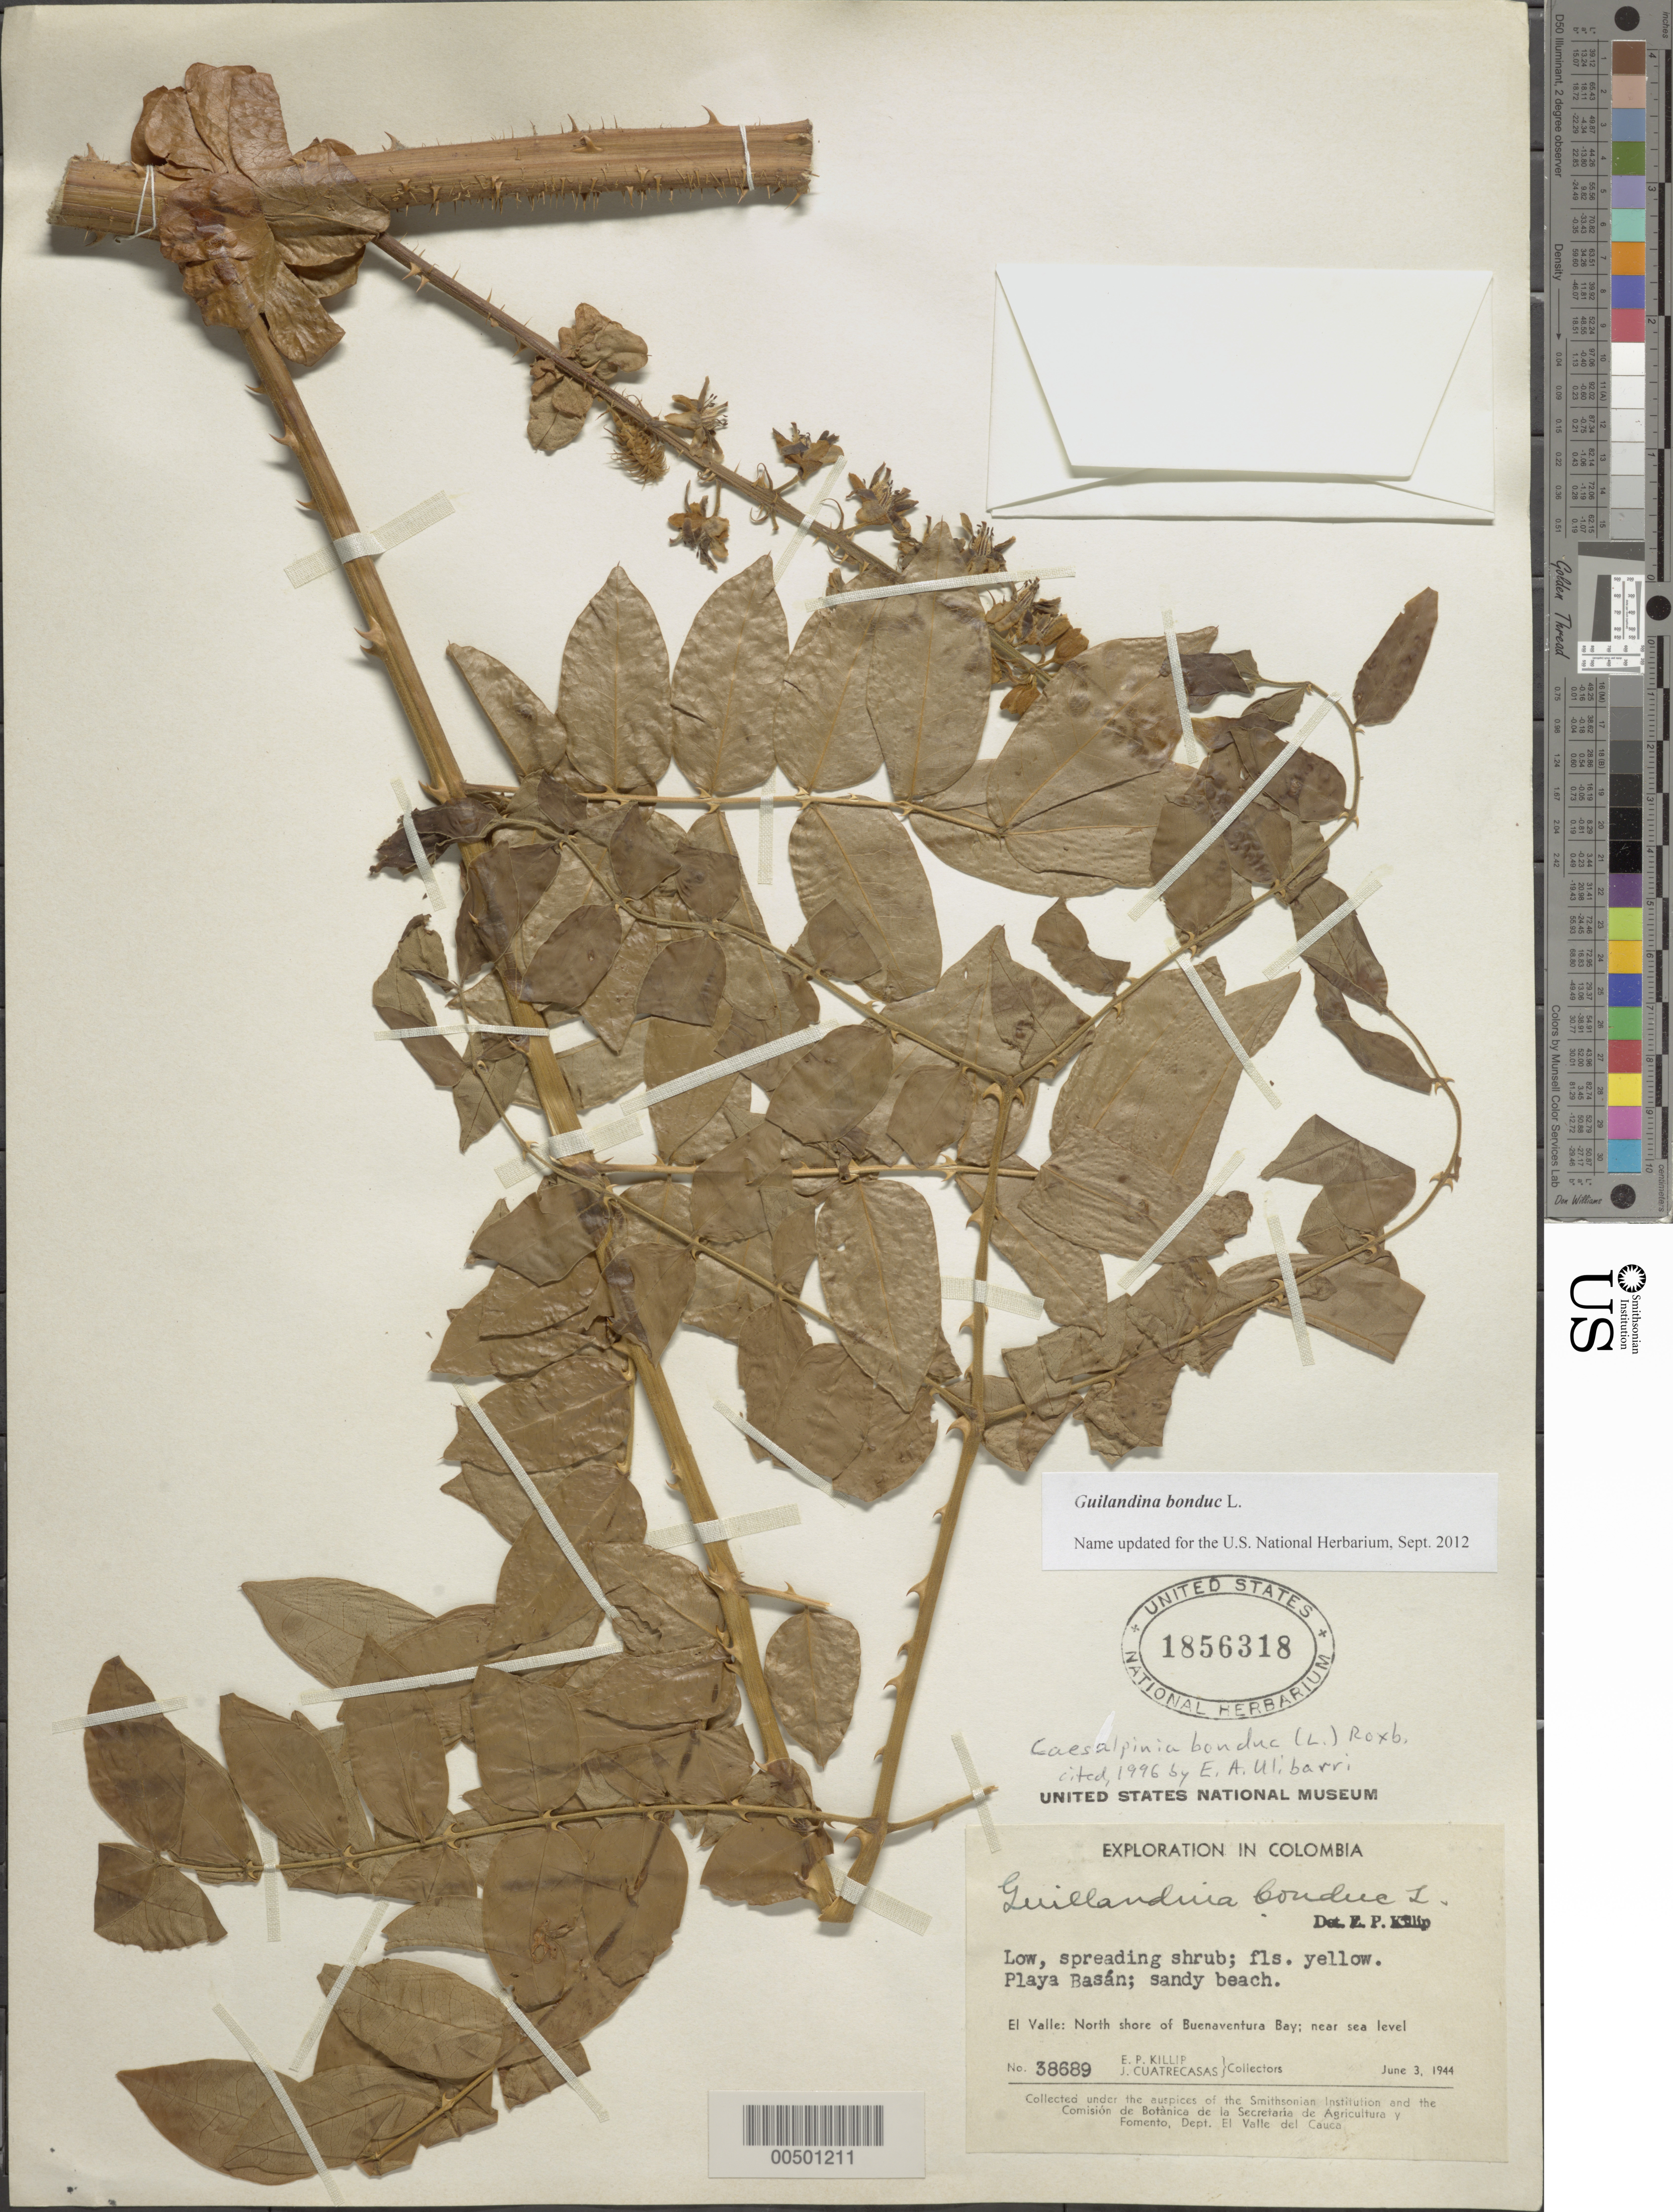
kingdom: Plantae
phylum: Tracheophyta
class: Magnoliopsida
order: Fabales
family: Fabaceae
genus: Guilandina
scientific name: Guilandina bonduc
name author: L.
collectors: E. P. Killip & J. Cuatrecasas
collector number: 38689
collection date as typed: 03 Jun 1944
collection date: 1944-06-03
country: Colombia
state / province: Valle del Cauca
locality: Playa Basan. N shore of Buena Ventura Bay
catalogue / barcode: US 1856318